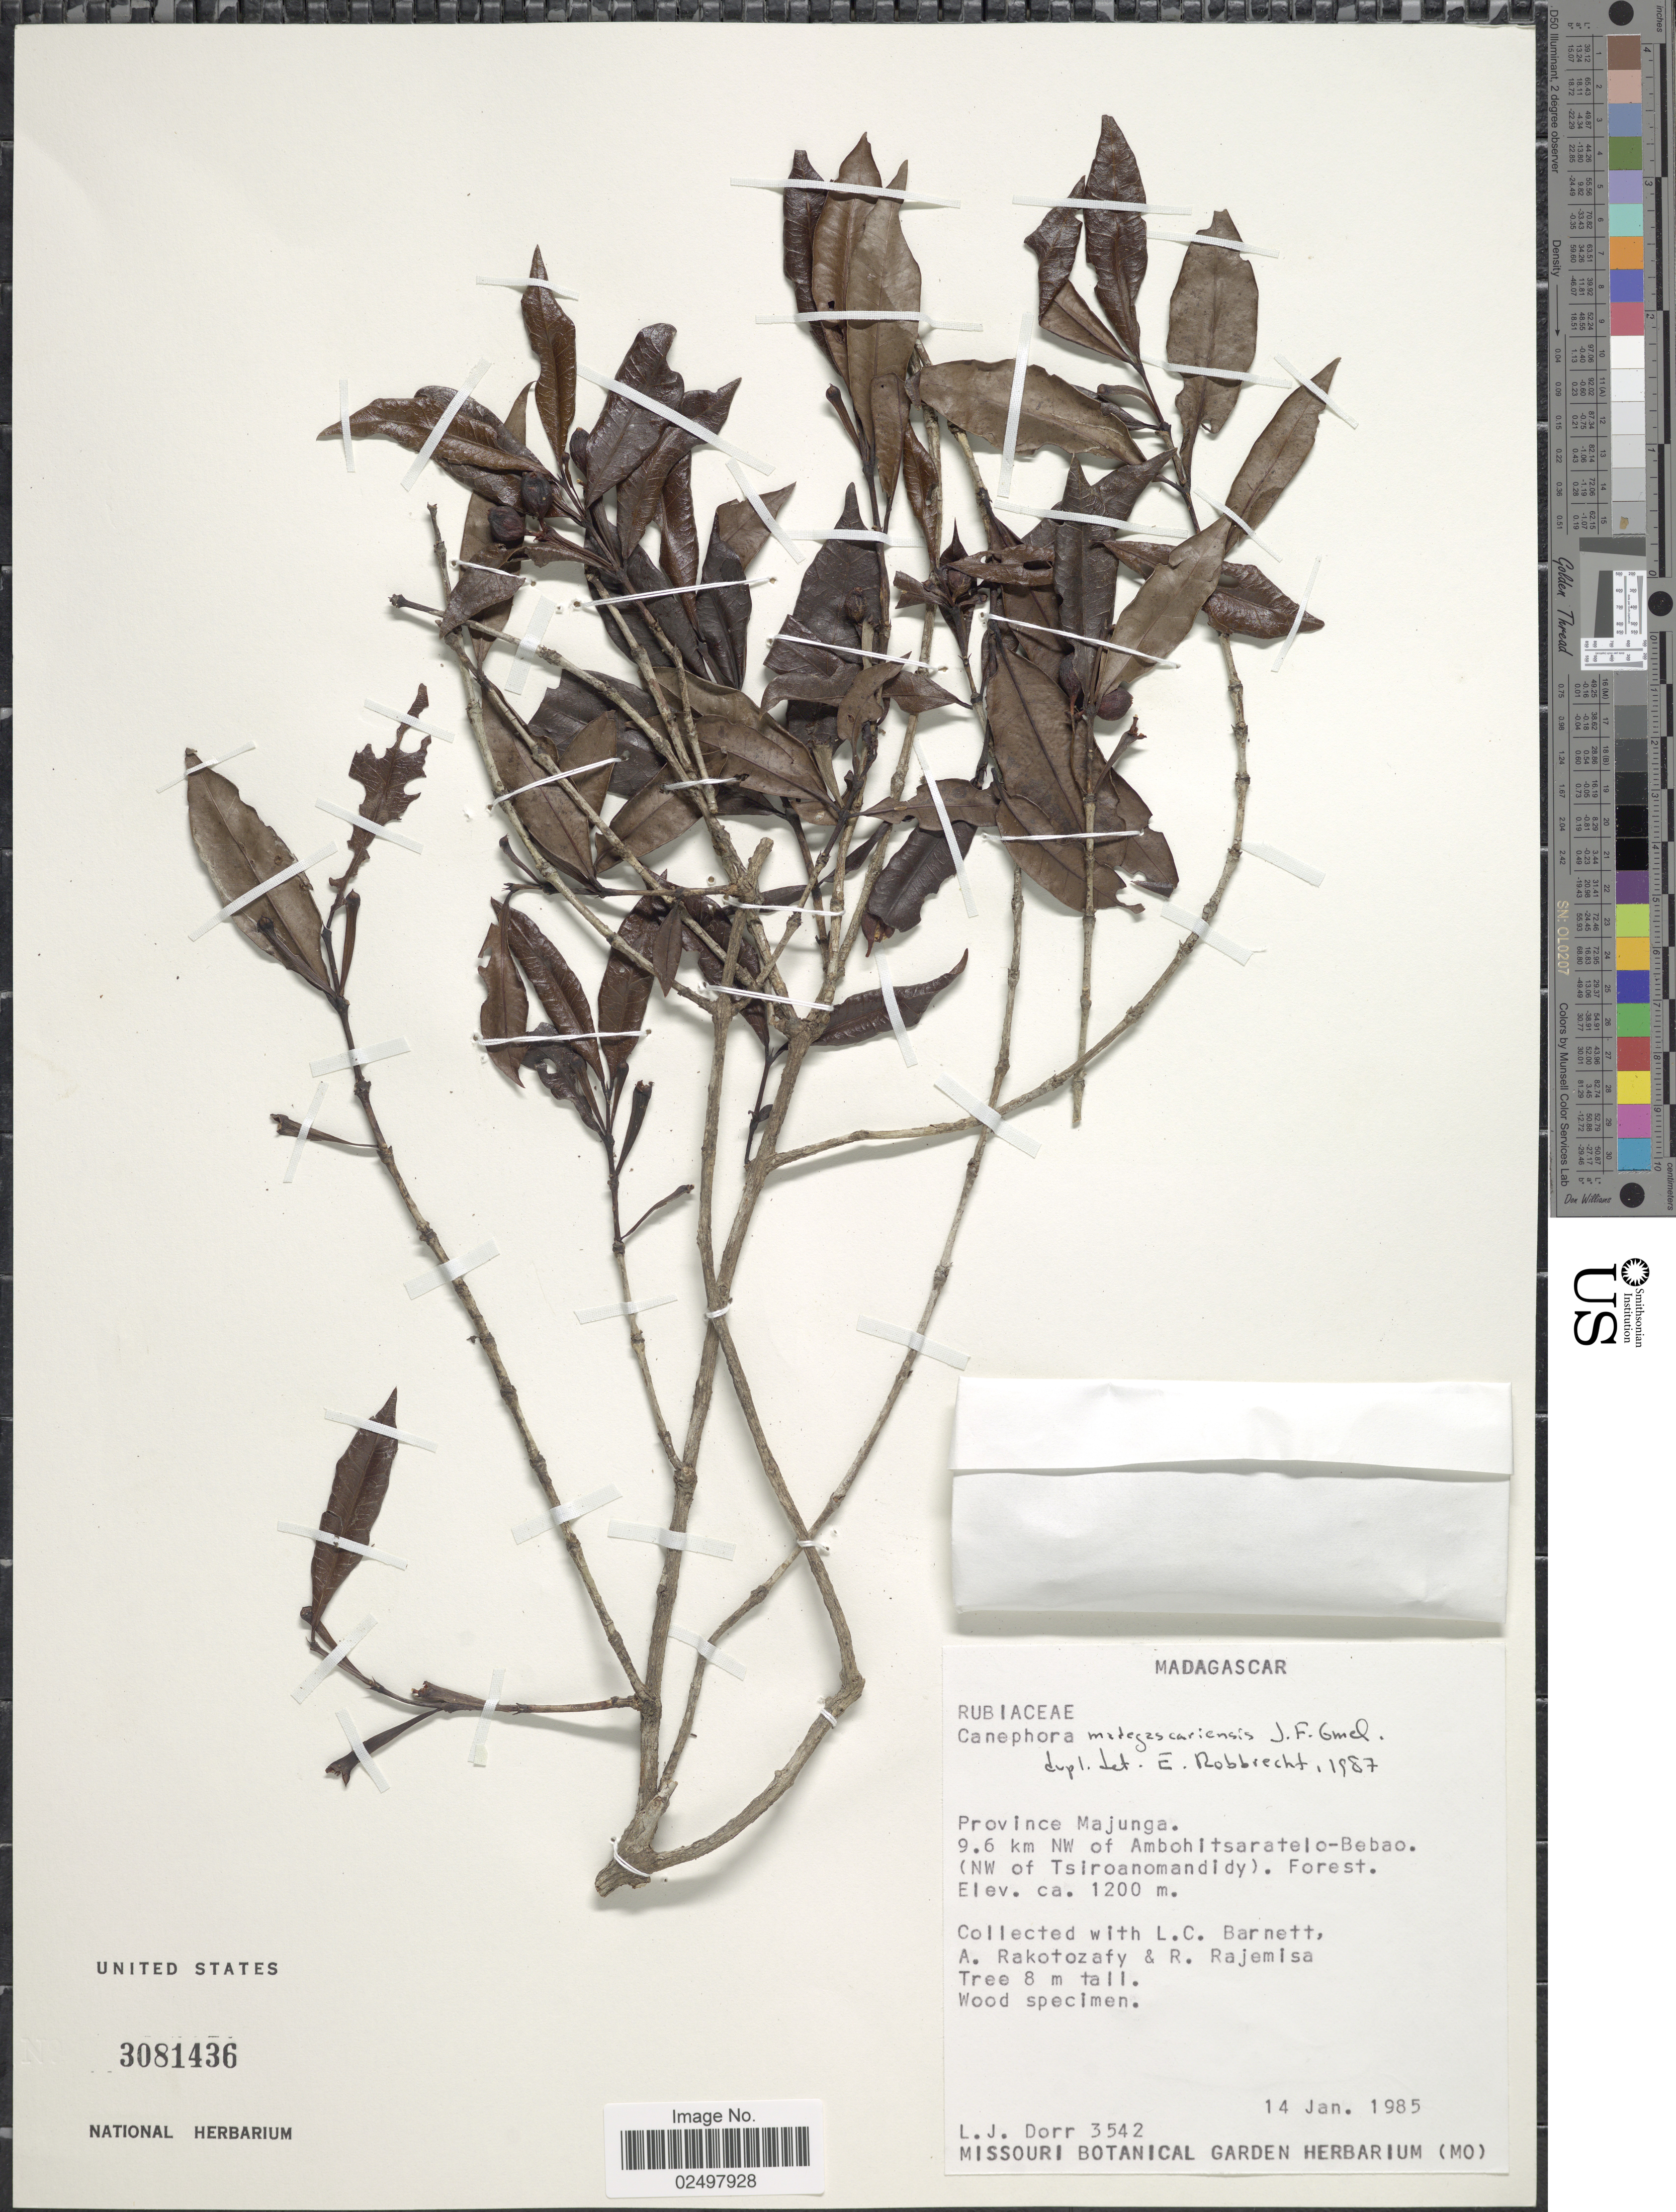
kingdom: Plantae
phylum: Tracheophyta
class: Magnoliopsida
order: Gentianales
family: Rubiaceae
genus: Canephora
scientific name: Canephora madagascariensis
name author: J.F. Gmel.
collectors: L. J. Dorr, L. C. Barnett, A. Rakotozafy & R. Rajemisa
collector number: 3542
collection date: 1985-01-14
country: Madagascar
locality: Province Majunga, 9.6 km NW of Ambohitsaratelo-Bebao (NW of Tsiroanomandidy), forest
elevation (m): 1200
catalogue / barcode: US 3081436